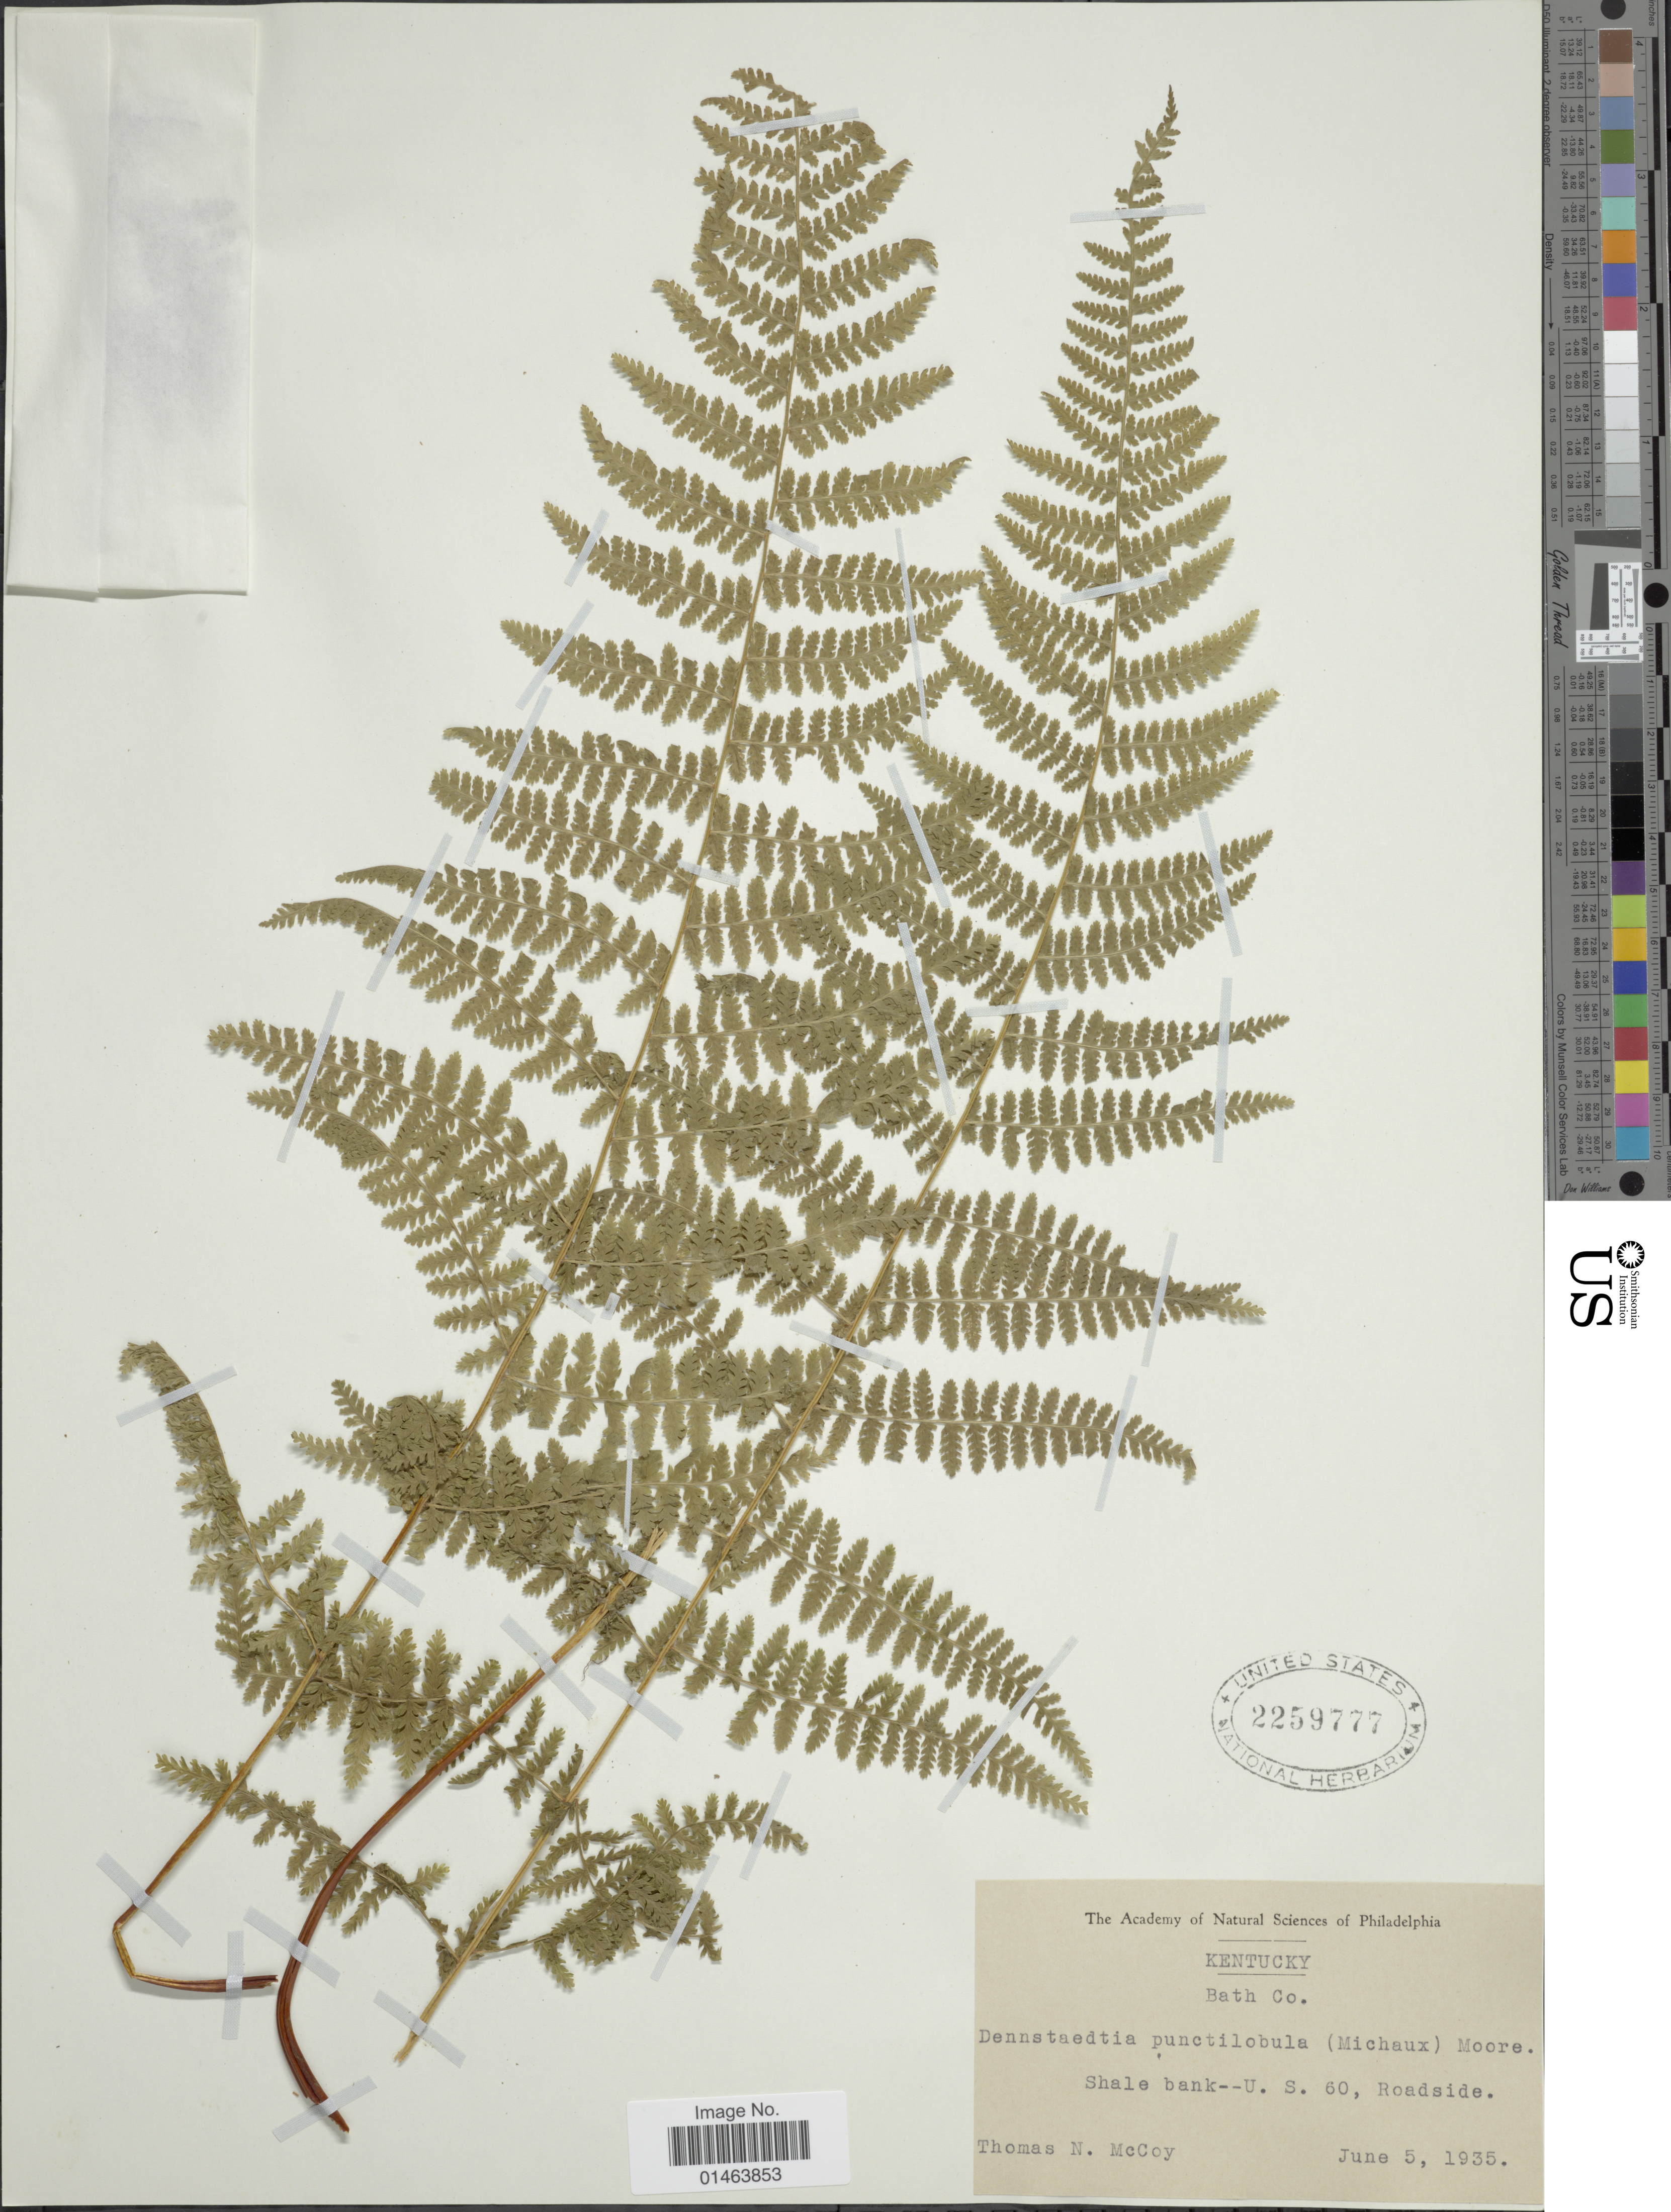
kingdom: Plantae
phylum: Tracheophyta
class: Polypodiopsida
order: Polypodiales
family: Dennstaedtiaceae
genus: Dennstaedtia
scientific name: Dennstaedtia punctilobula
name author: (Michx.) T. Moore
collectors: T. N. McCoy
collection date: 1935-06-05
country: United States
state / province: Kentucky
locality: Kentucky, Bath Co. Shale bank--u. S. 60, Roadside.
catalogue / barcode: US 2259777